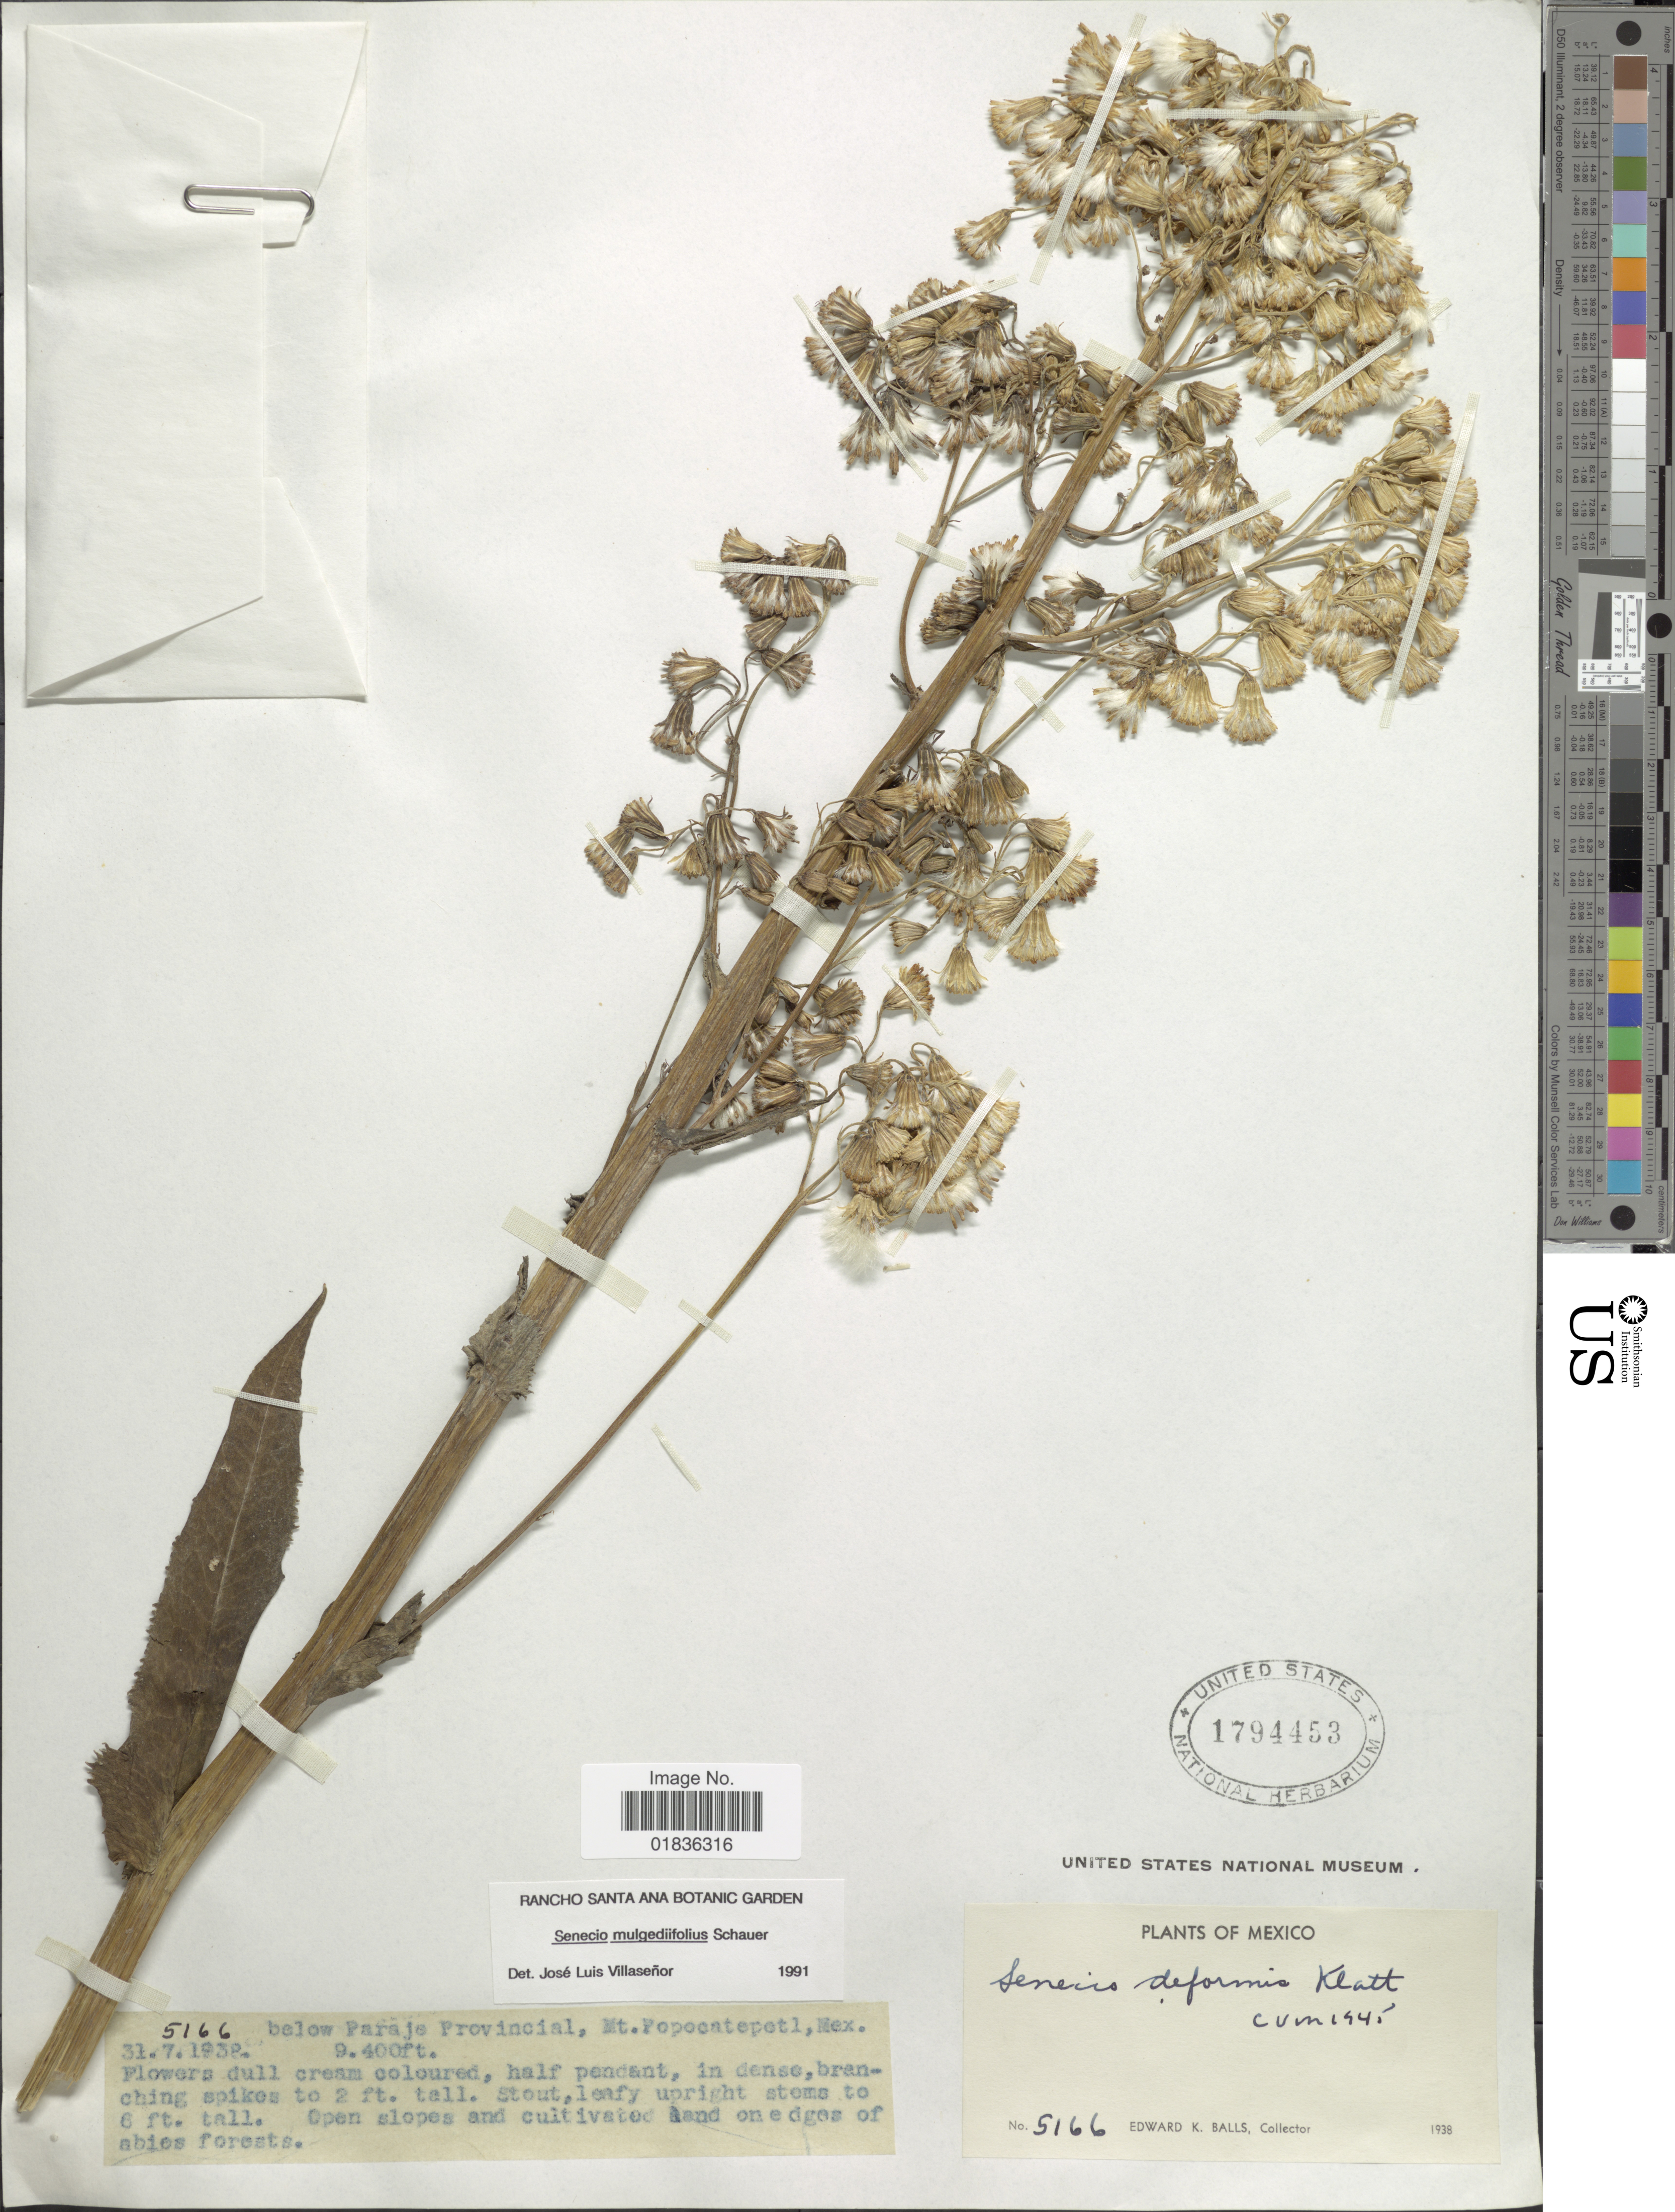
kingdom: Plantae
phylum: Tracheophyta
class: Magnoliopsida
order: Asterales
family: Asteraceae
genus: Senecio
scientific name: Senecio mulgediifolius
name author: Schauer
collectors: E. K. Balls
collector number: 5166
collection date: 1938-07-31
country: Mexico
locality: Below Paraje Provincial, Mt. Popocatepetl, open slopes and cultivated land on edges of abies forests.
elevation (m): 2865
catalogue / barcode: US 1794453